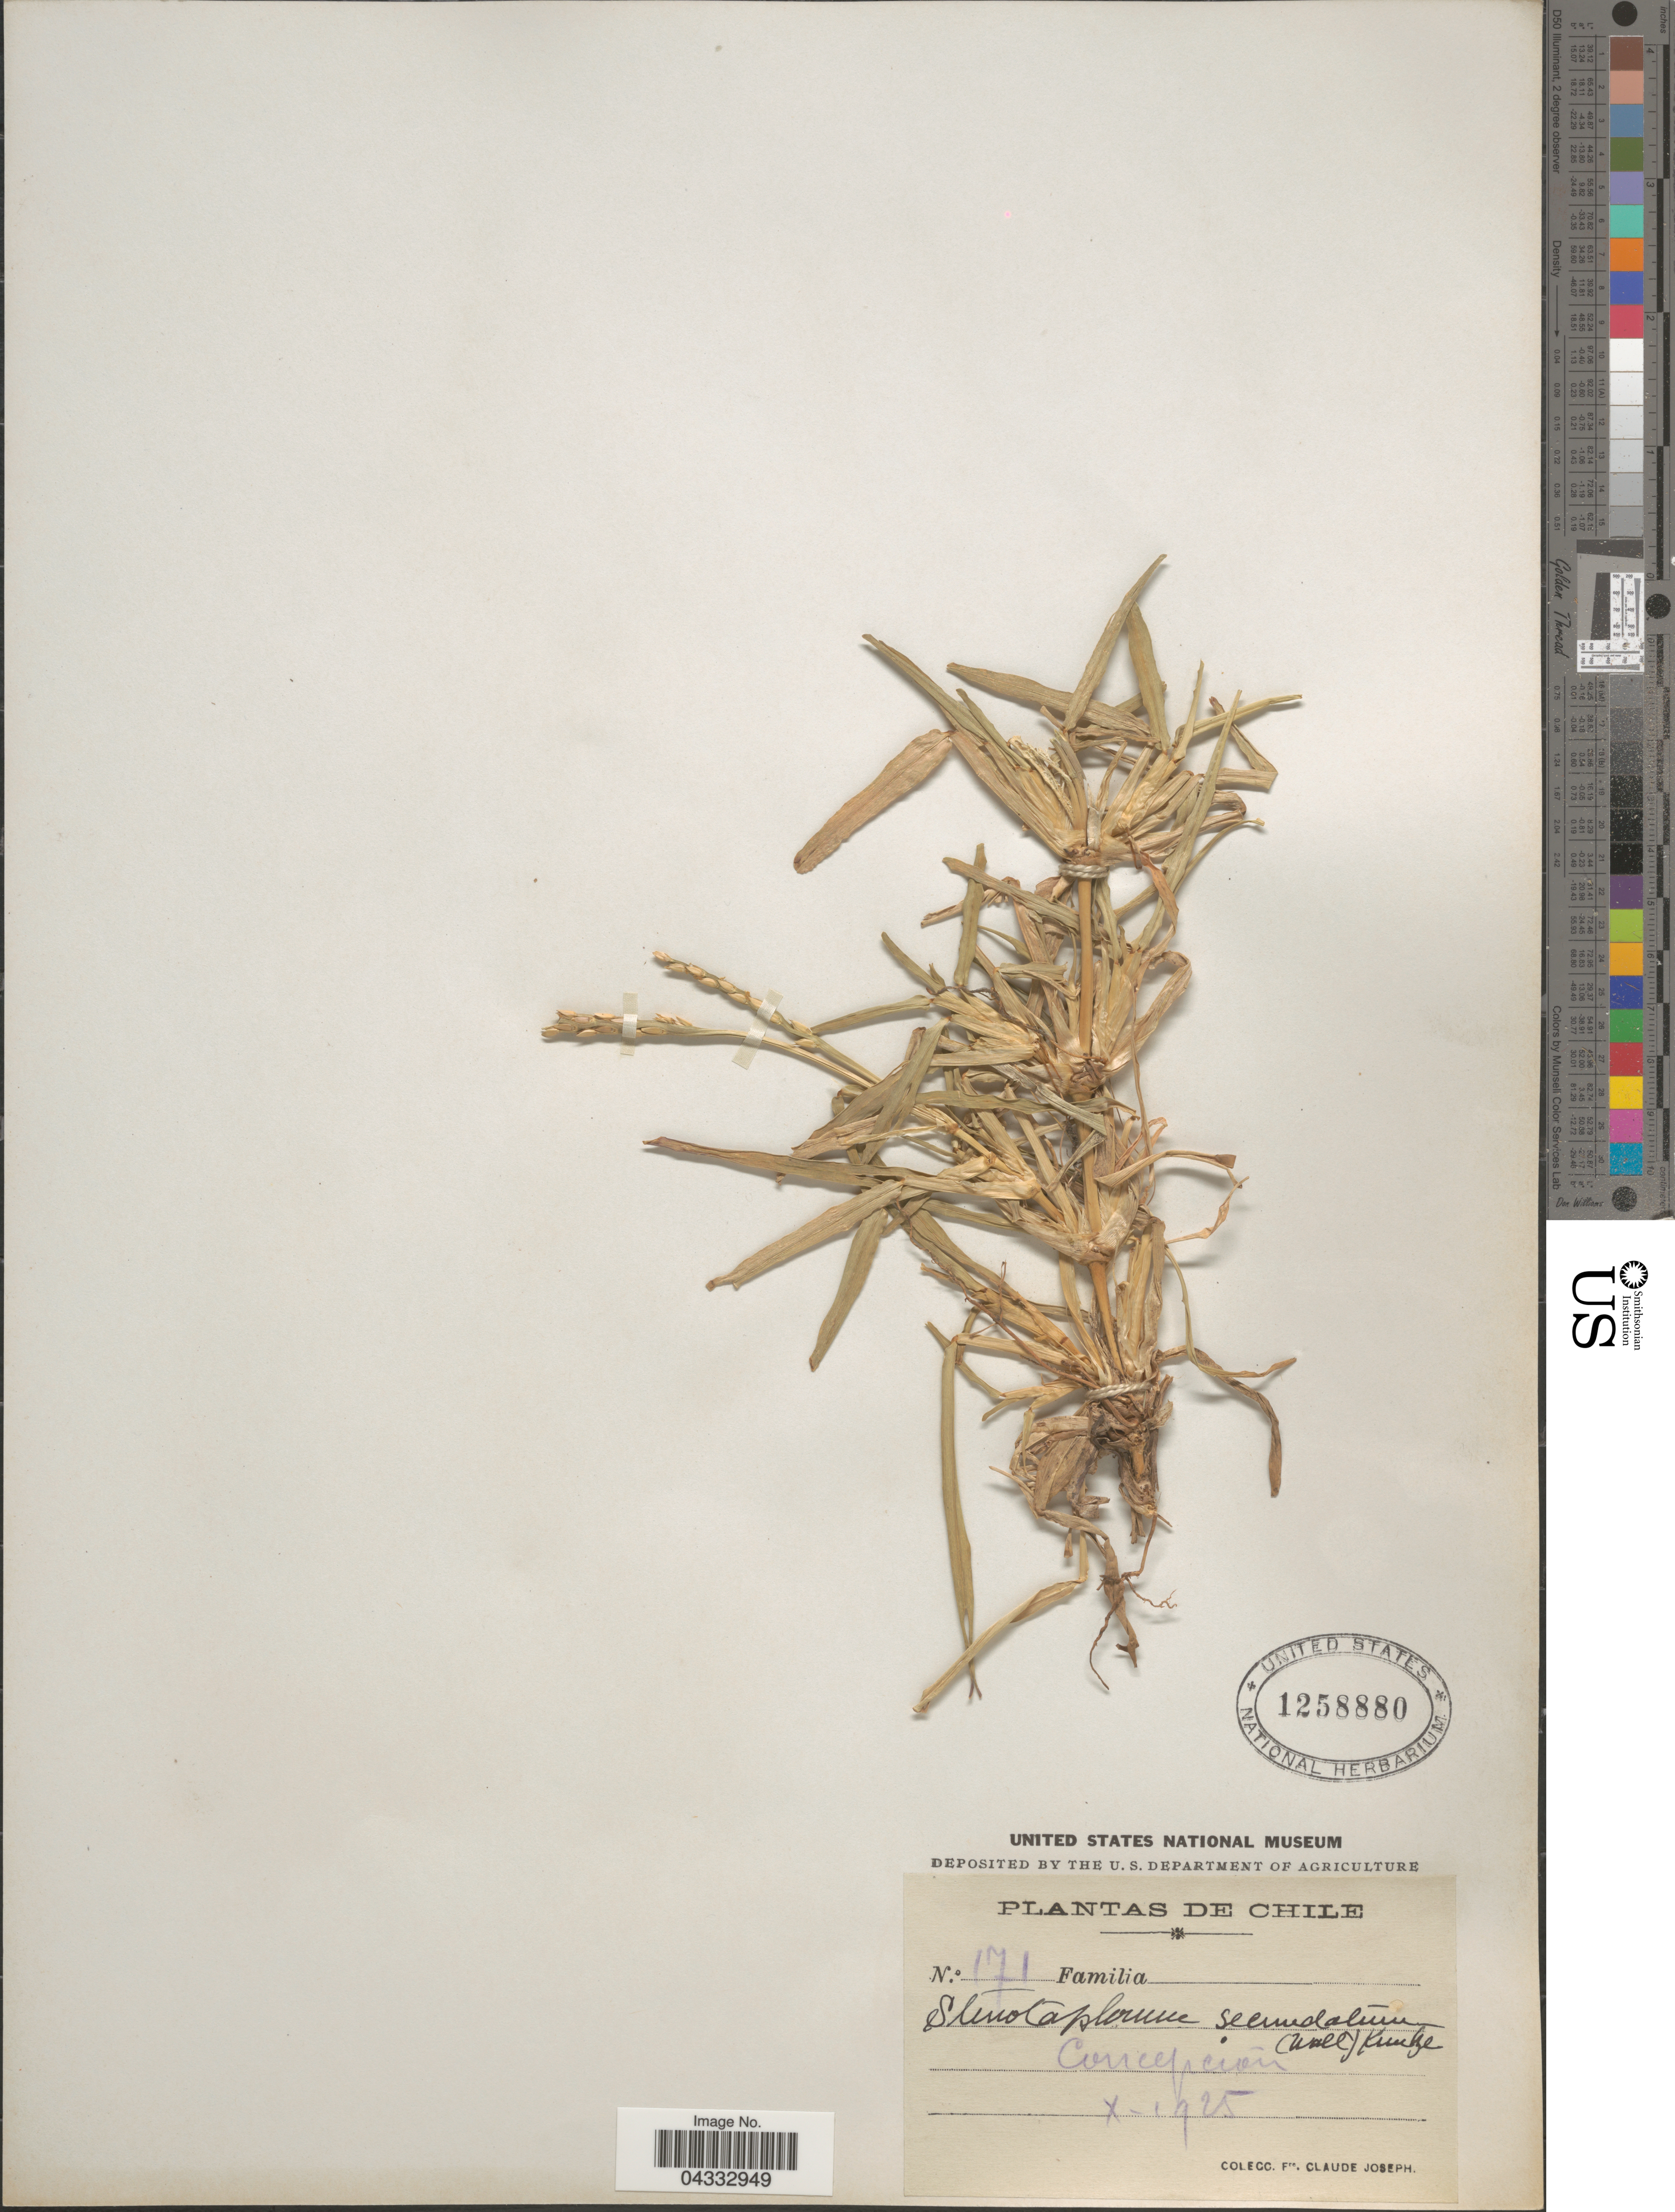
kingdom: Plantae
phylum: Tracheophyta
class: Liliopsida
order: Poales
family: Poaceae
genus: Stenotaphrum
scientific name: Stenotaphrum secundatum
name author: (Walter) Kuntze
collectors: Frere Claude Joseph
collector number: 171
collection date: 1925-10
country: Chile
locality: Concepción.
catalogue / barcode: US 1258880